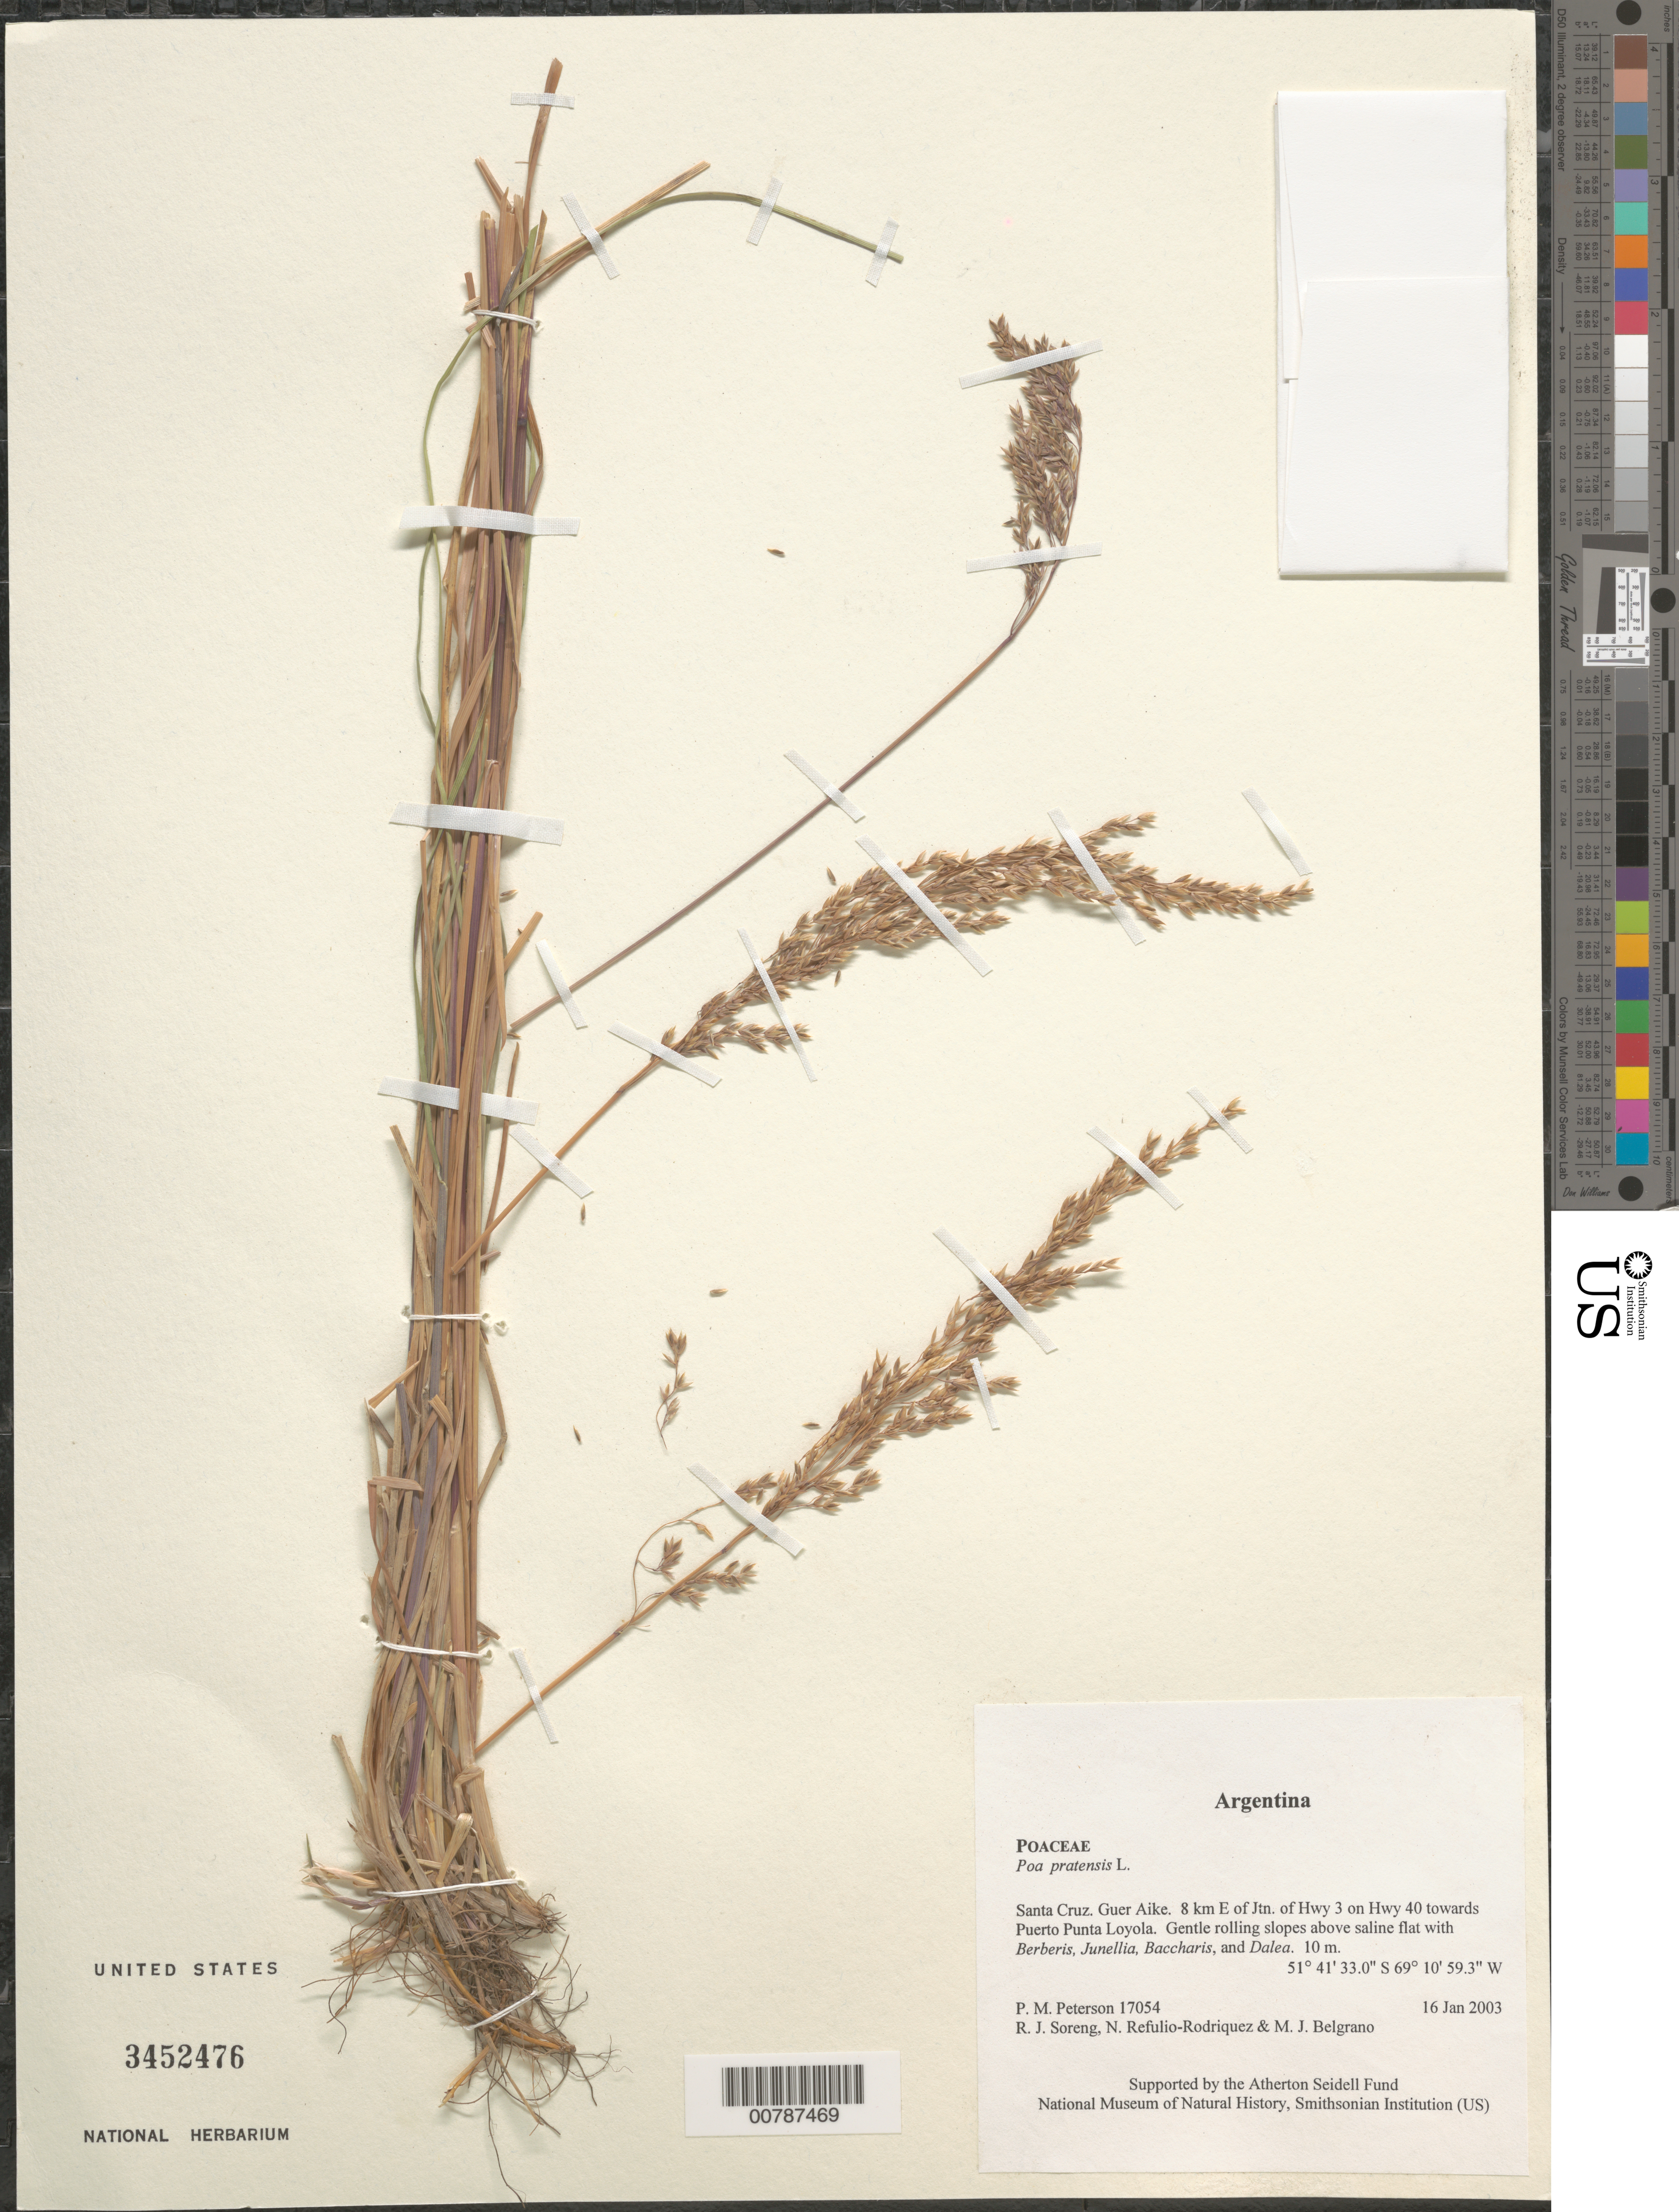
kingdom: Plantae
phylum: Tracheophyta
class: Liliopsida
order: Poales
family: Poaceae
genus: Poa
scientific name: Poa pratensis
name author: L.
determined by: Soreng, Robert J., Research Associate (BOT), Smithsonian Institution - National Museum of Natural History (UNITED STATES)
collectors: P. M. Peterson, R. J. Soreng, N. Refulio-Rodríguez & M. Belgrano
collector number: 17054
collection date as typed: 16 Jan 2003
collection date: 2003-01-16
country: Argentina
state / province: Santa Cruz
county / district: Guer Aike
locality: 8 km E of Jtn. of Hwy 3 on Hwy 40 towards Puerto Punta Loyola. Gentle rolling slopes above saline flat with Berberis, Junellia, Baccharis, and Dalea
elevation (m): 10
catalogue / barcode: US 3452476